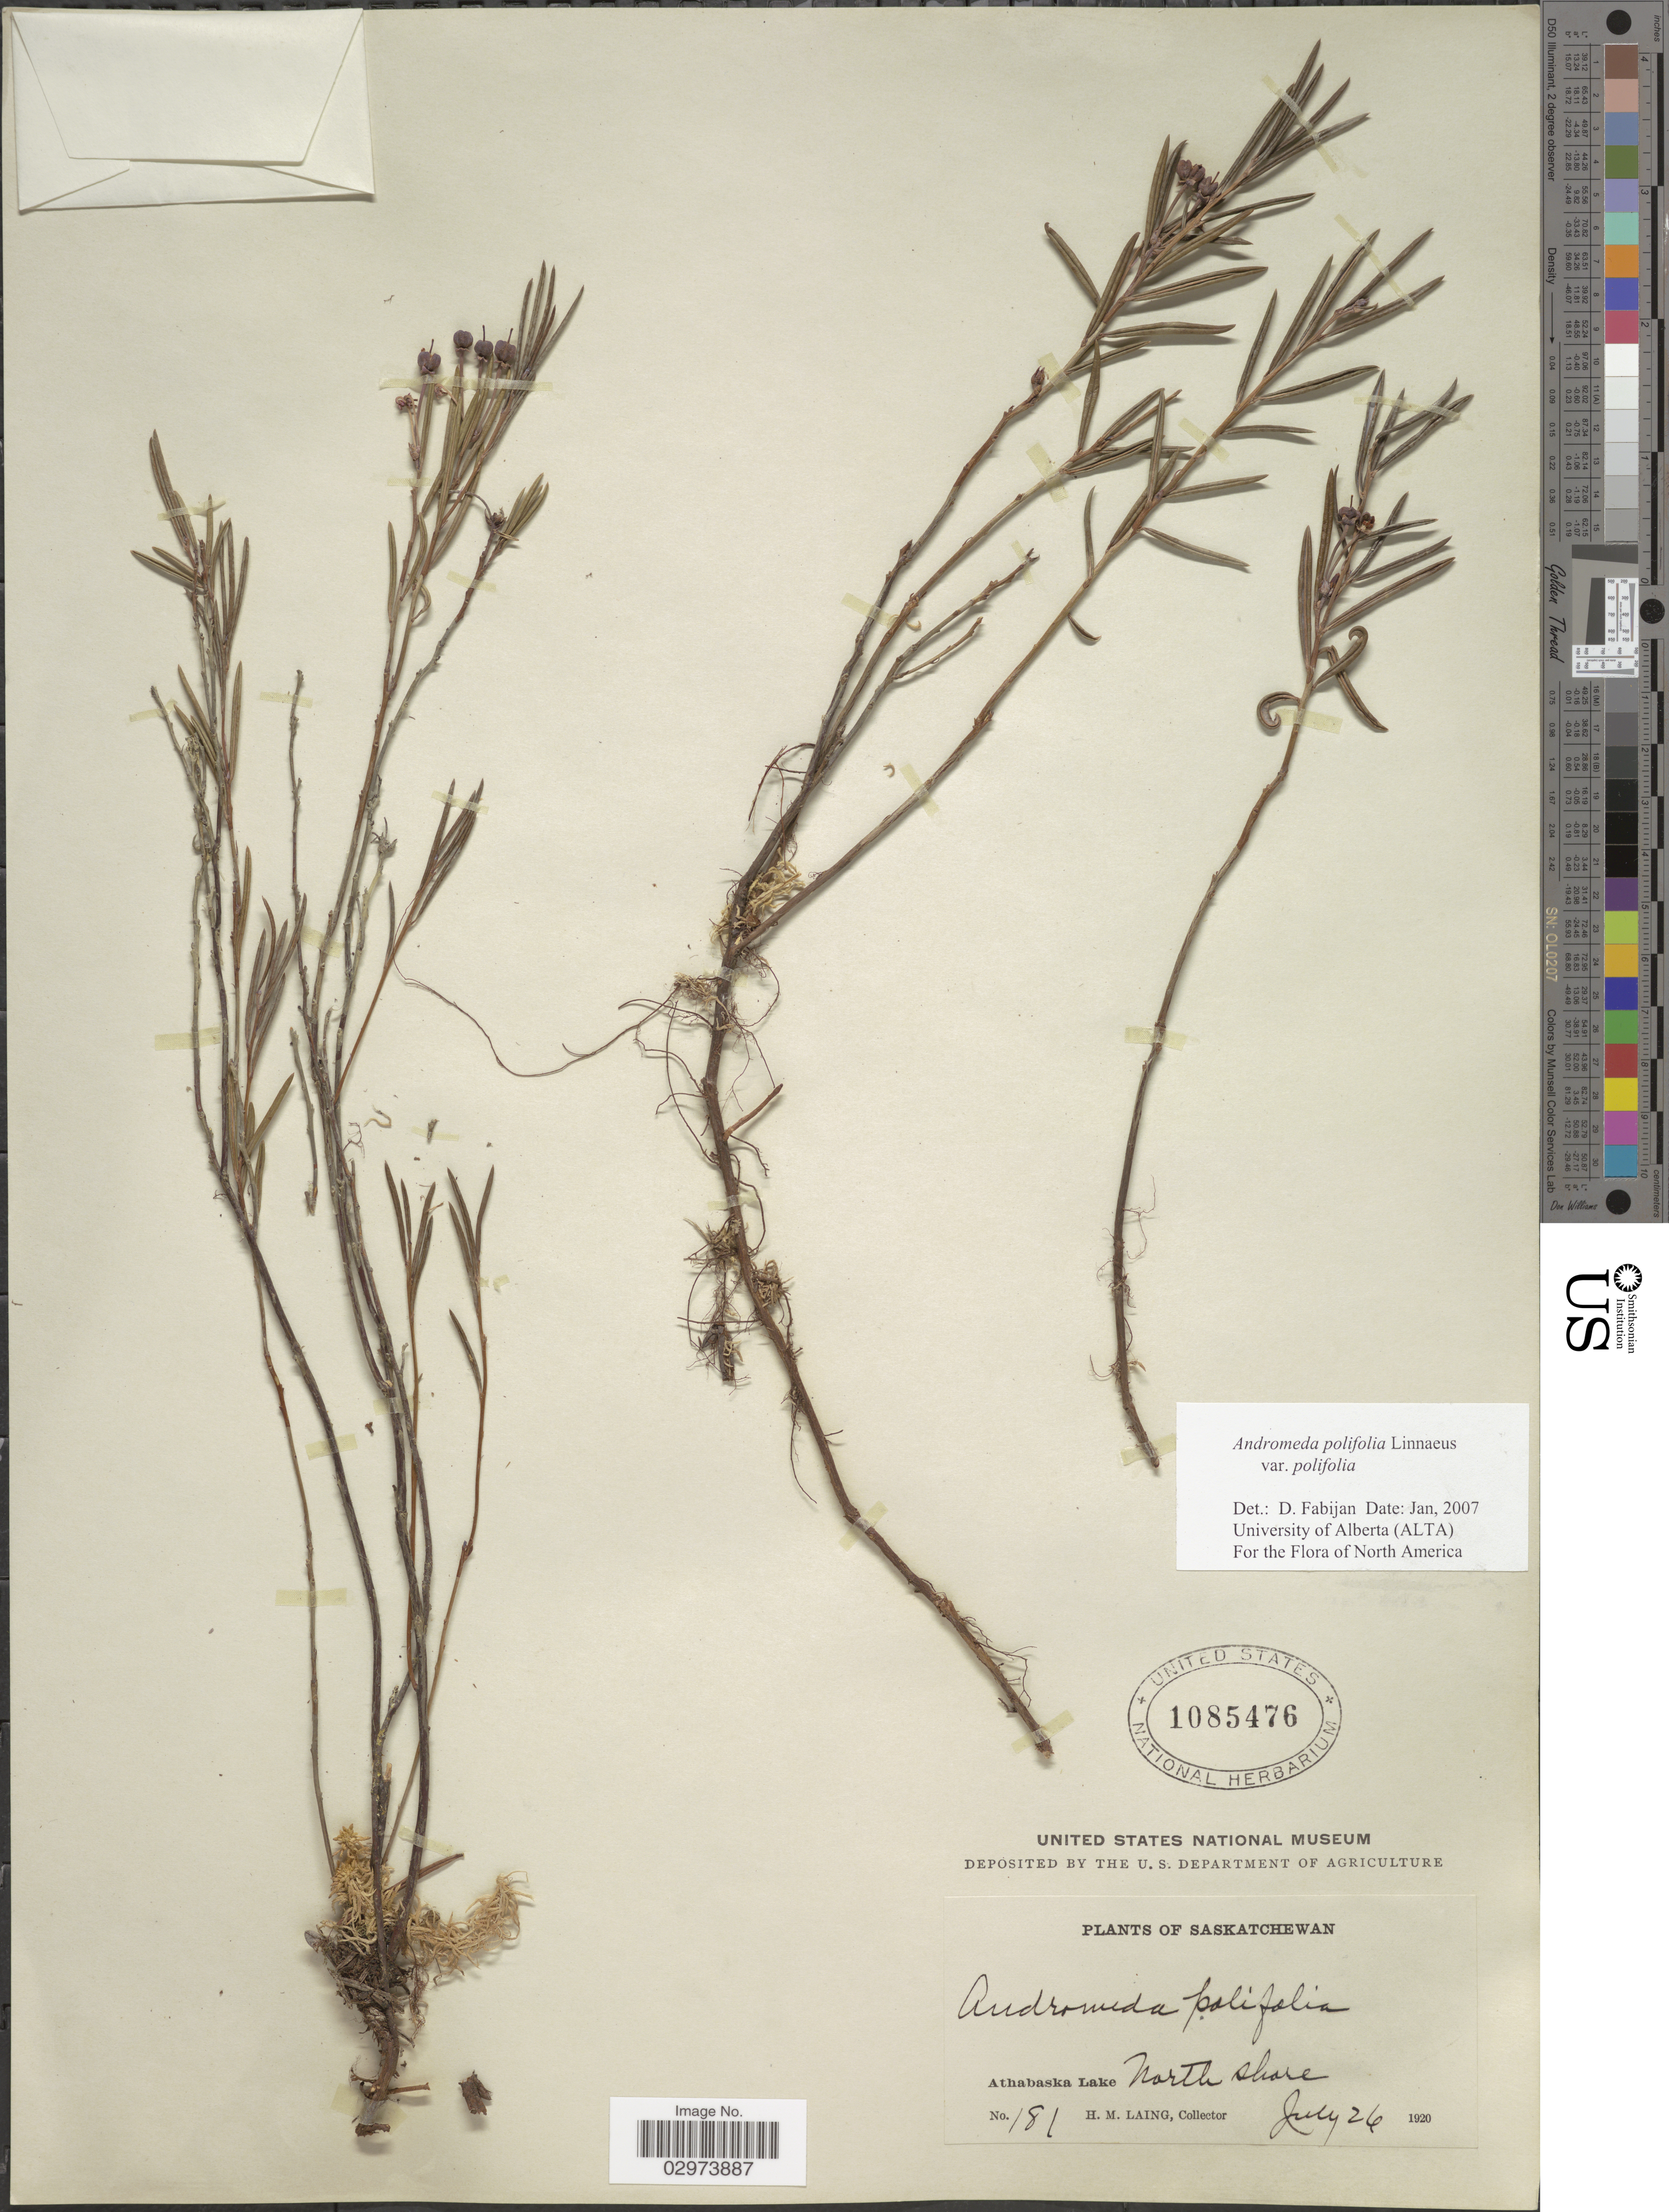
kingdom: Plantae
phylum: Tracheophyta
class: Magnoliopsida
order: Ericales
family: Ericaceae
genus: Andromeda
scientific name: Andromeda polifolia var. latifolia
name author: Aiton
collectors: H. Laing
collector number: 181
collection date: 1920-07-26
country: Canada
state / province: Saskatchewan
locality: Athabaska Lake. North shore.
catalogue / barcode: US 1085476